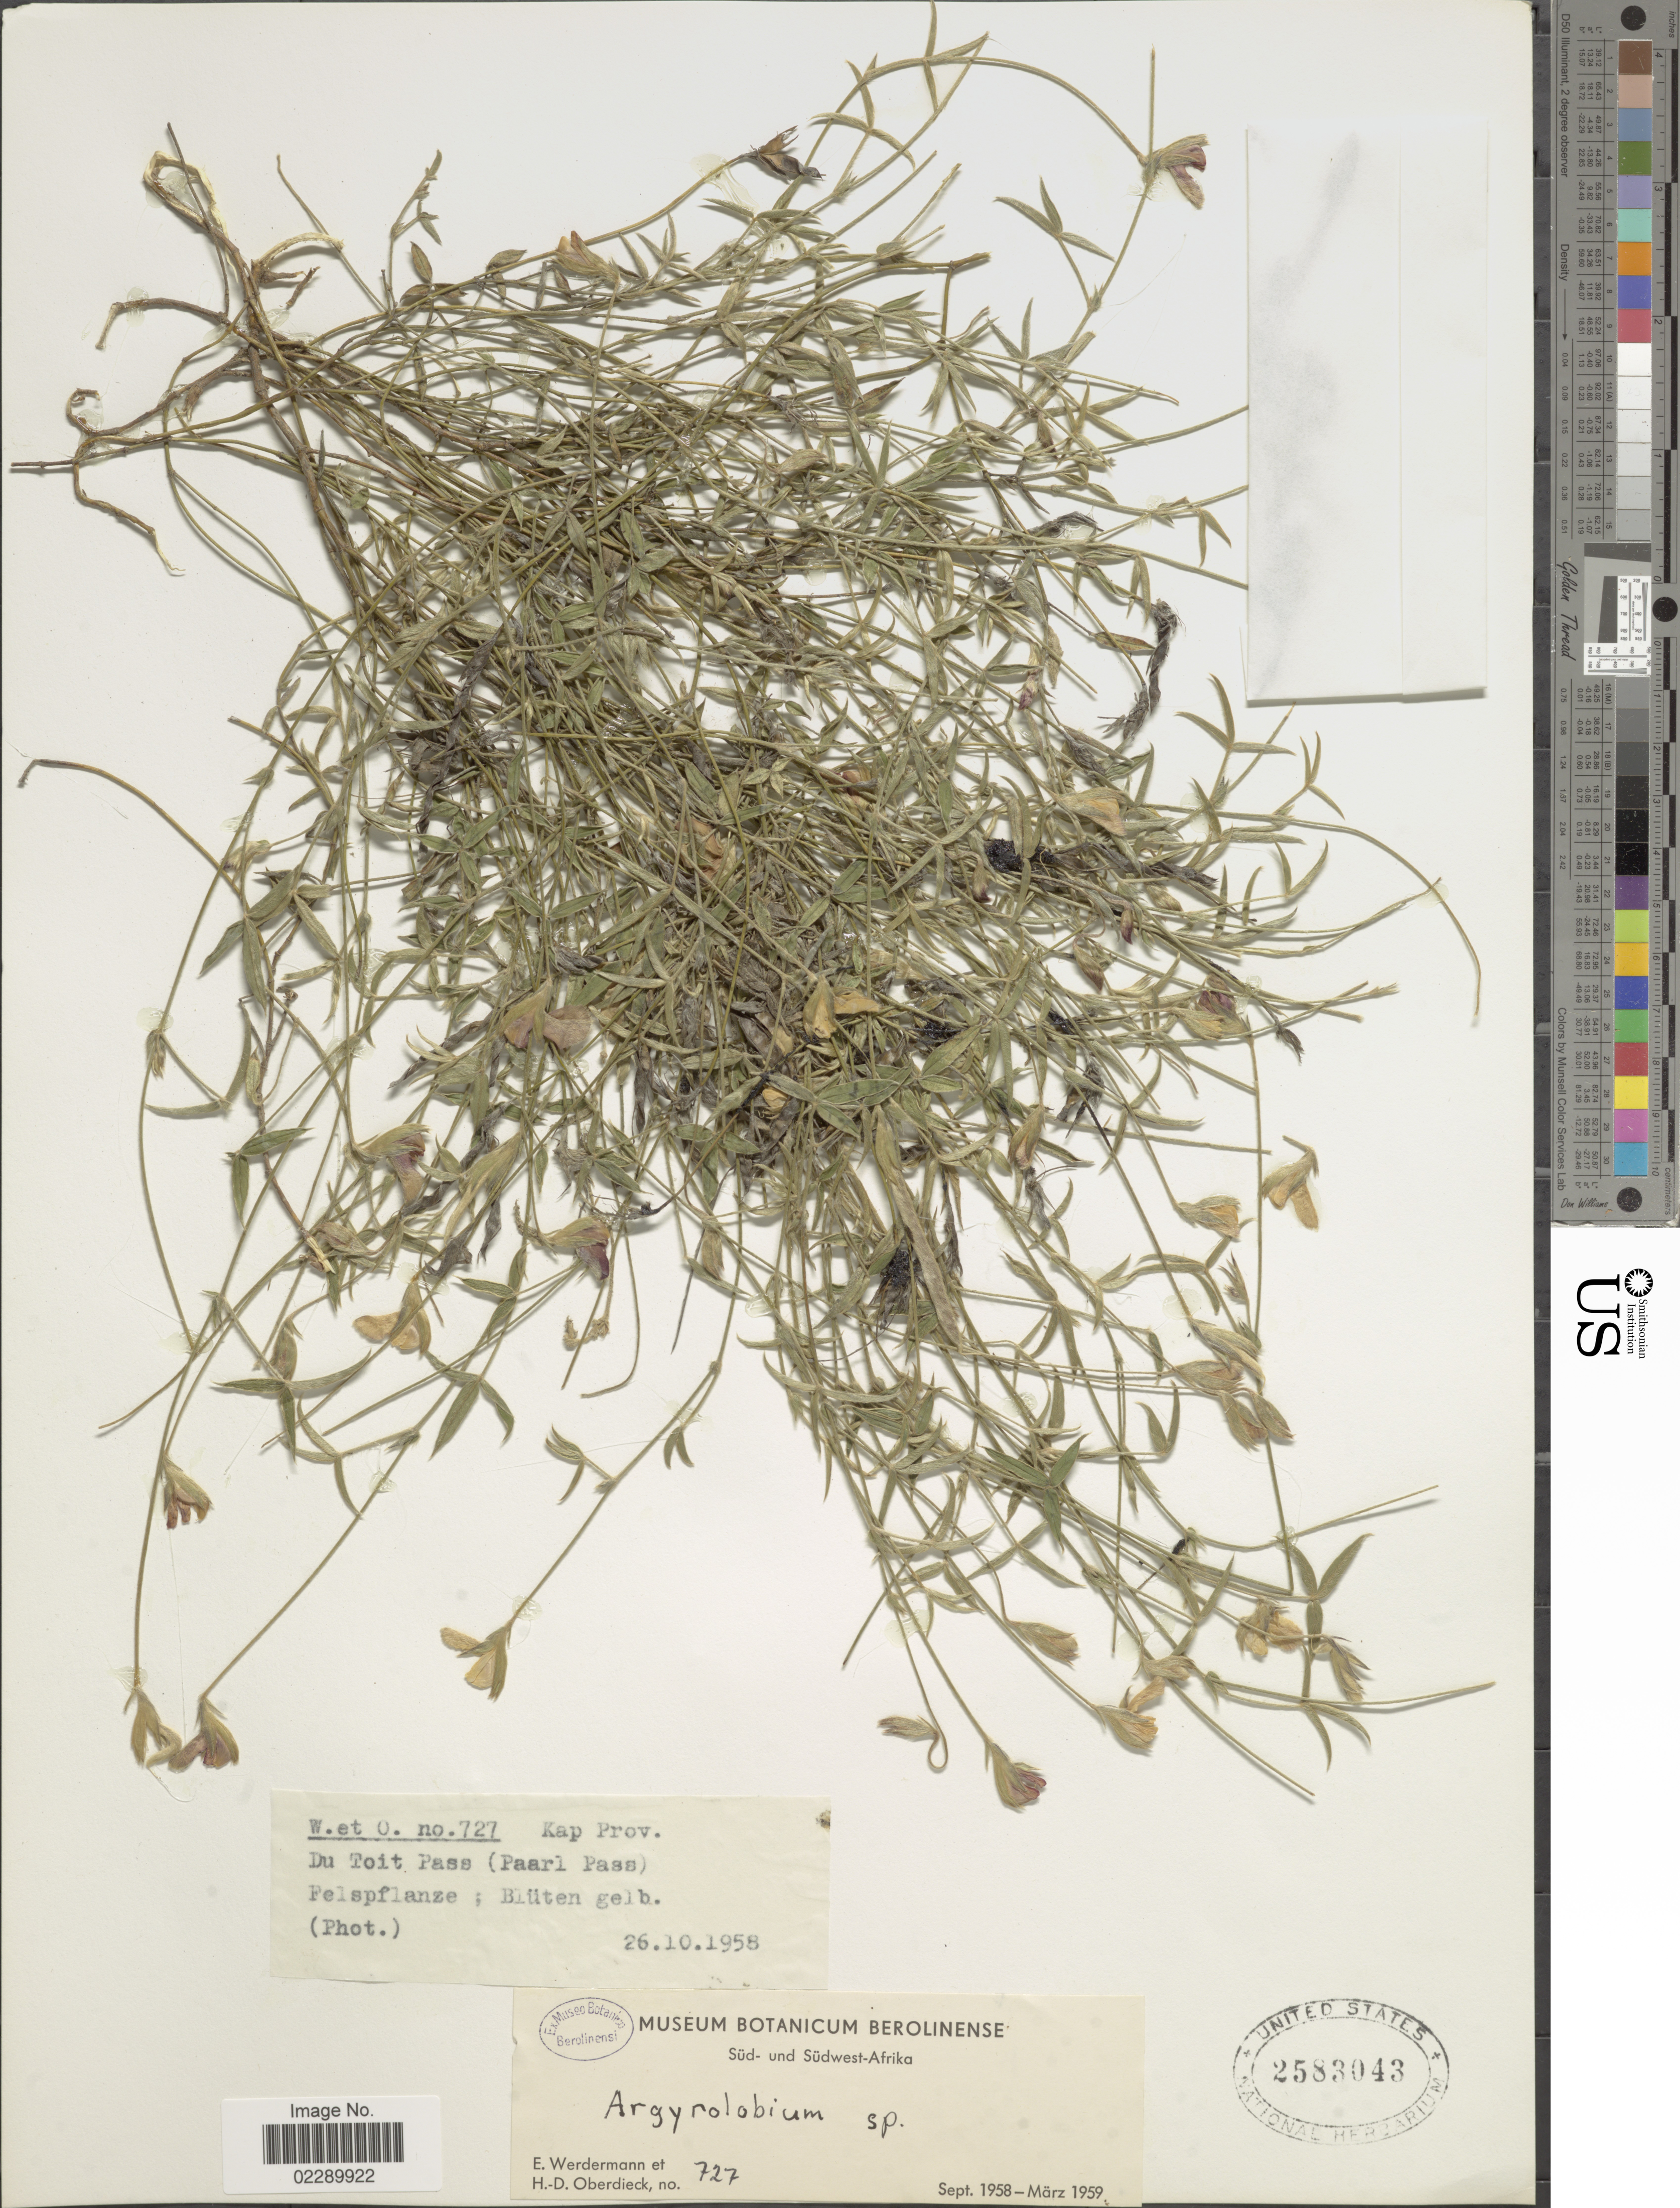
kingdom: Plantae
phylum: Tracheophyta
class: Magnoliopsida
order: Fabales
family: Fabaceae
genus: Argyrolobium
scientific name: Argyrolobium sp.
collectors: E. Werdermann & H. Oberdieck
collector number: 727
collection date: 1958-10-26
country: South Africa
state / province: Western Cape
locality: Kap. Prov. Du Toit Pass (Paarl Pass). Felspflanze; Blüten gelb.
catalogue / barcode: US 2583043